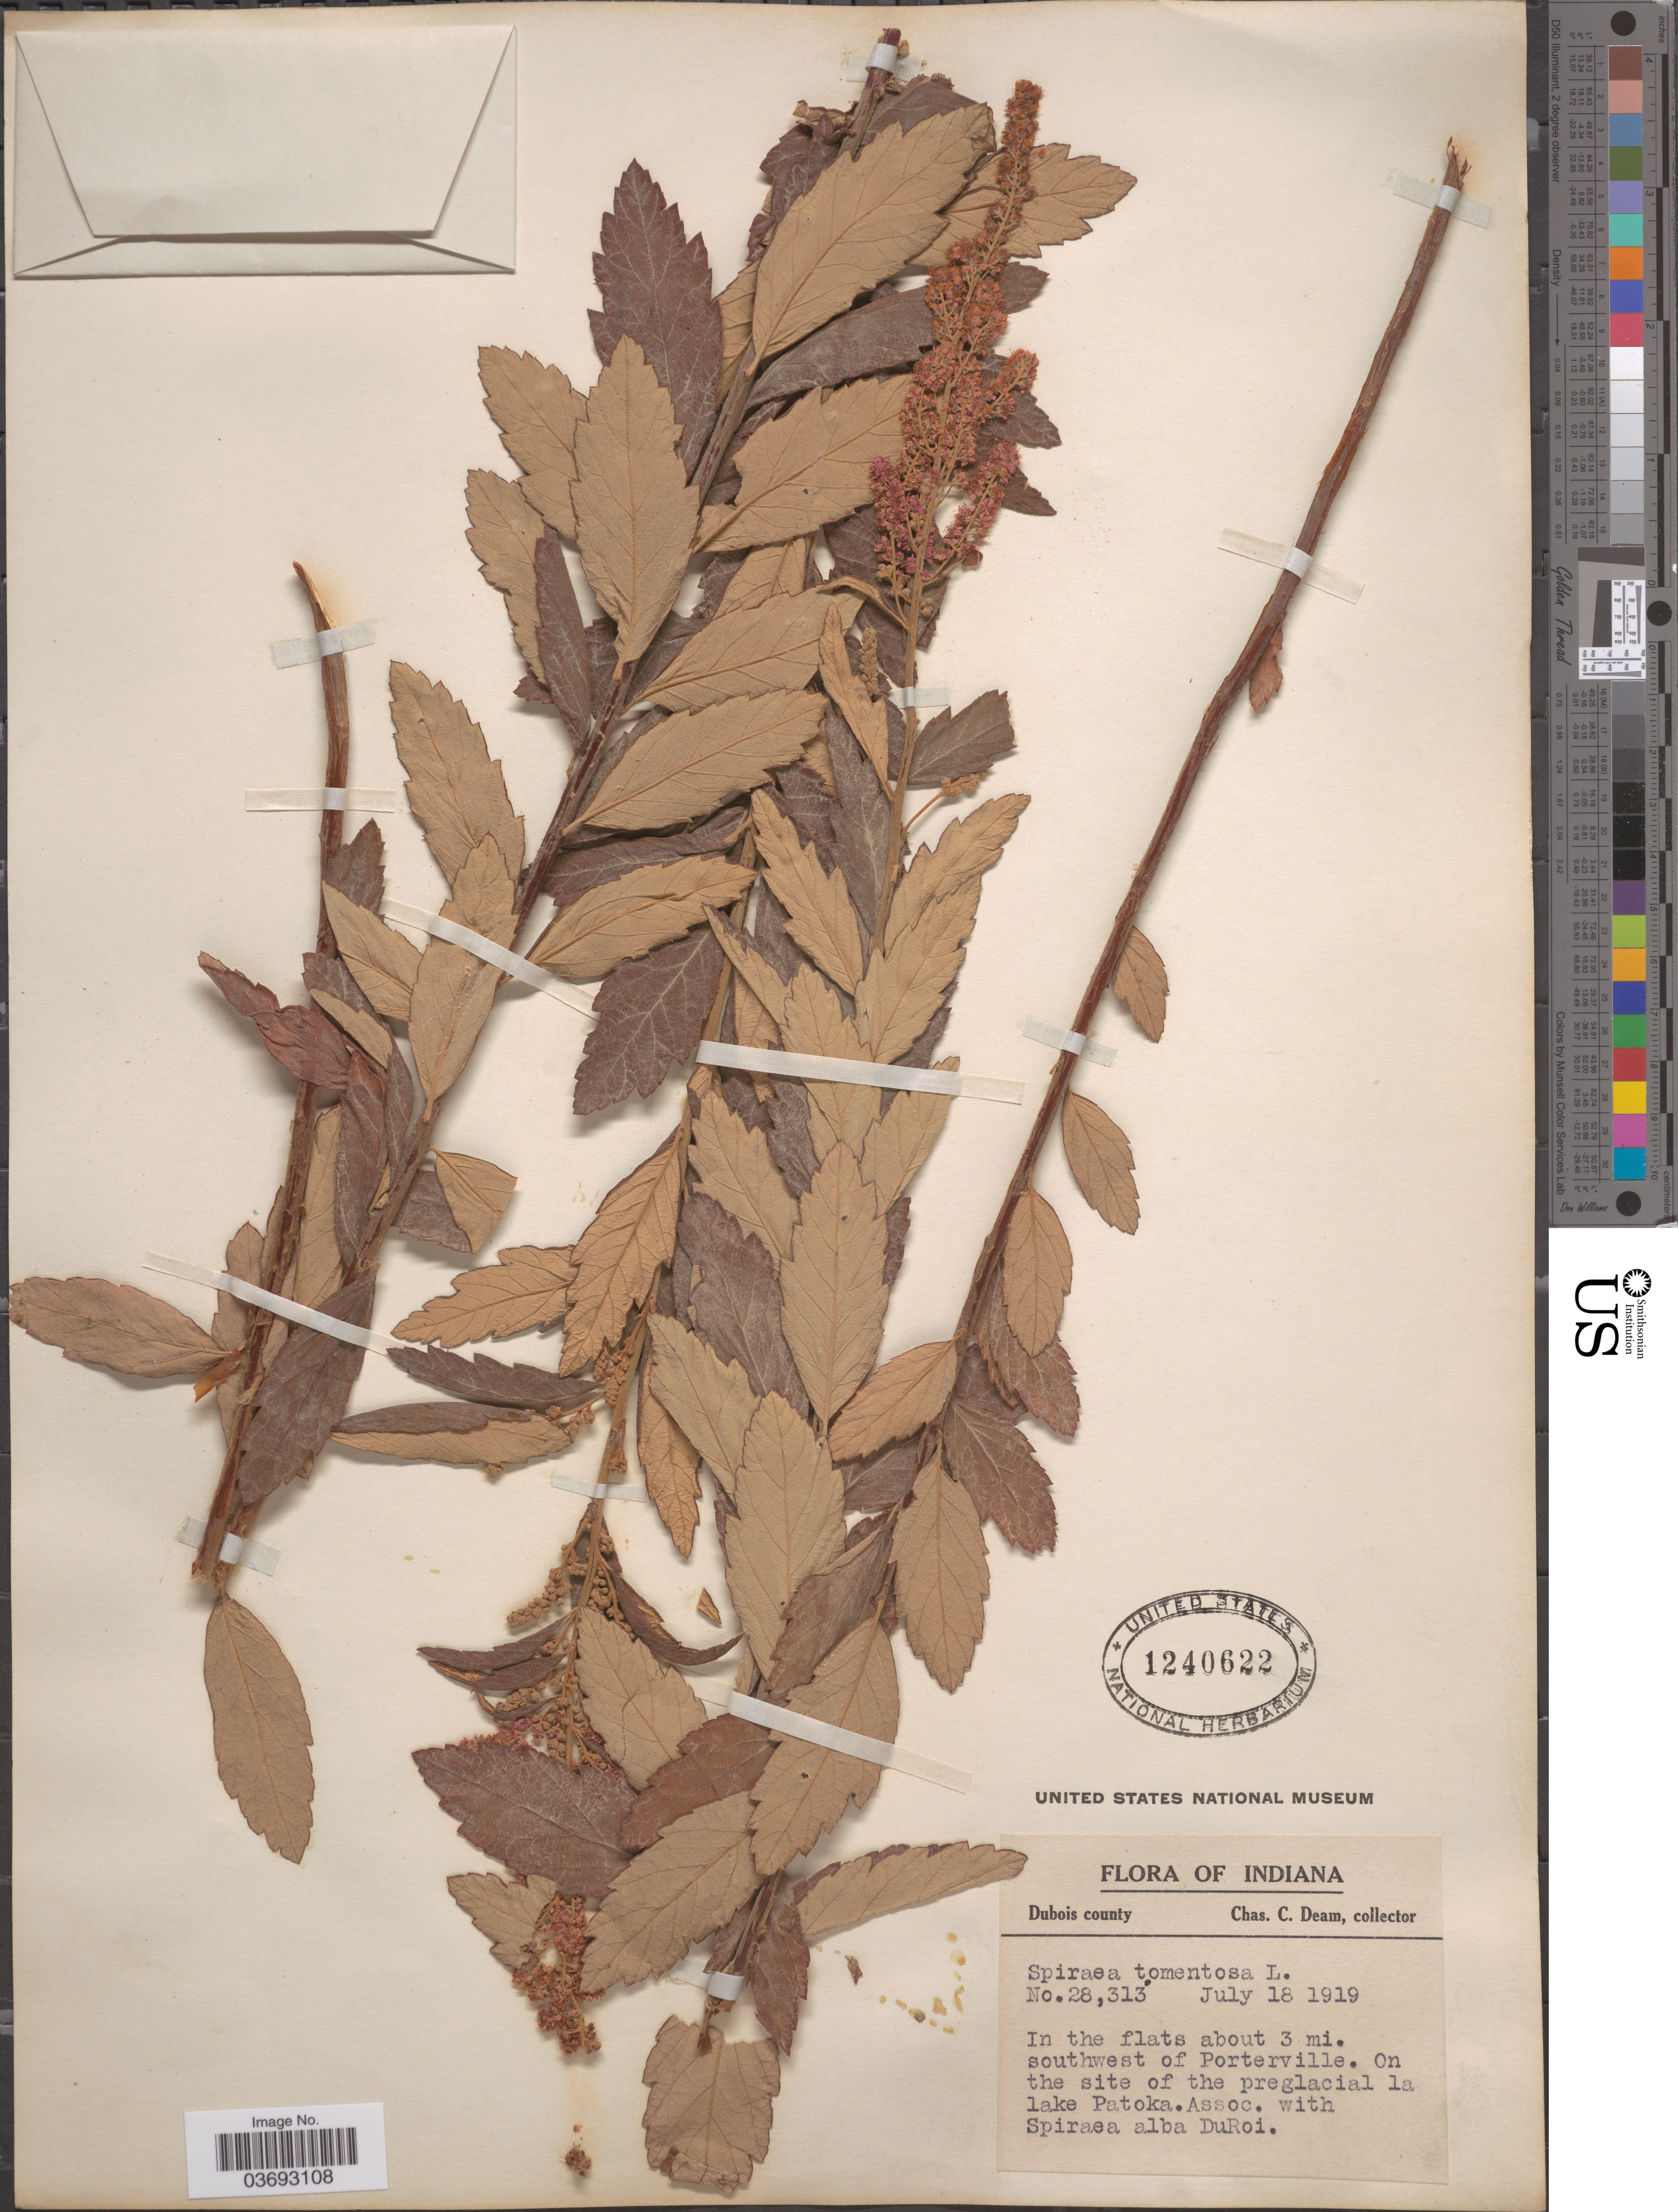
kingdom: Plantae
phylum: Tracheophyta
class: Magnoliopsida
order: Rosales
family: Rosaceae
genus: Spiraea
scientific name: Spiraea tomentosa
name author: L.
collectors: C. C. Deam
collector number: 28313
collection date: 1919-07-18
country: United States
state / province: Indiana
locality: Dubois County. In the flats about 3 mi. southwest of Porterville. On the site of the preglacial la lake Patoka.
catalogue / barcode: US 1240622